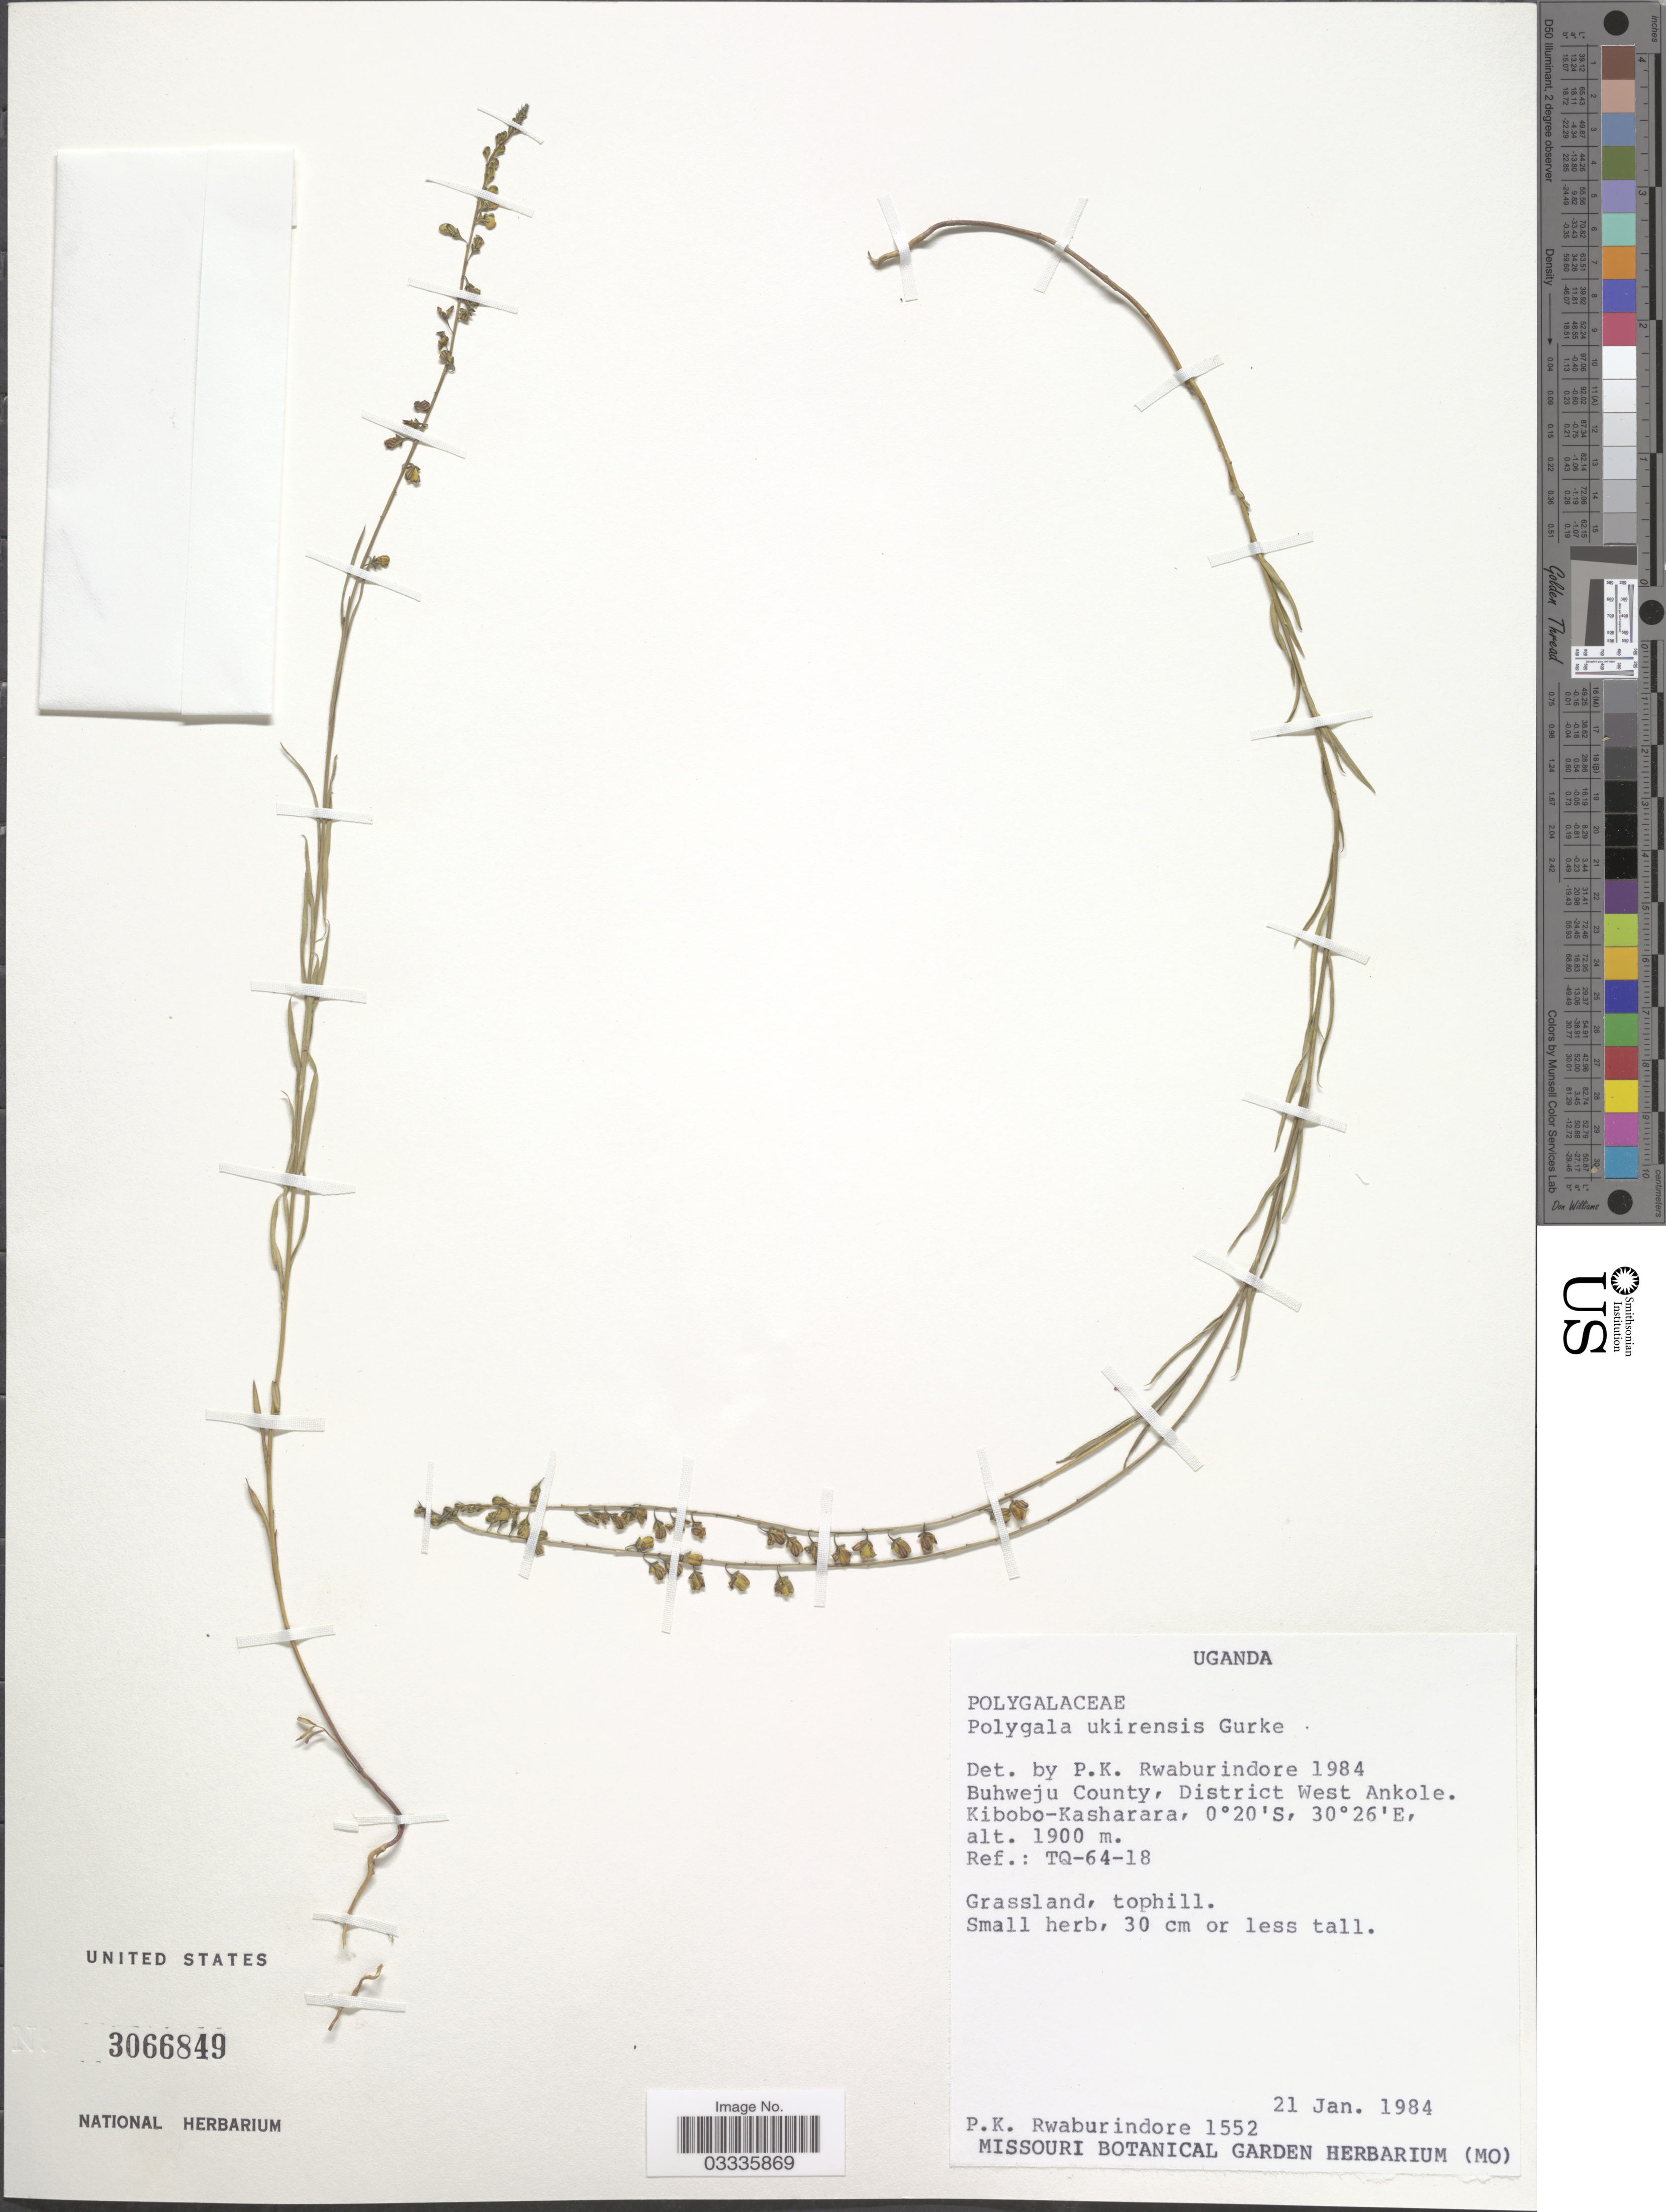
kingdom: Plantae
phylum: Tracheophyta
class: Magnoliopsida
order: Fabales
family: Polygalaceae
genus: Polygala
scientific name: Polygala ukirensis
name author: Gürke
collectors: P. Rwaburindore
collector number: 1552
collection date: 1984-01-21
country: Uganda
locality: Buhweju County, District West Ankole. Kibobo-Kasharara. Ref. TQ-64-18.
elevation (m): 1900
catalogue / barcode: US 3066849